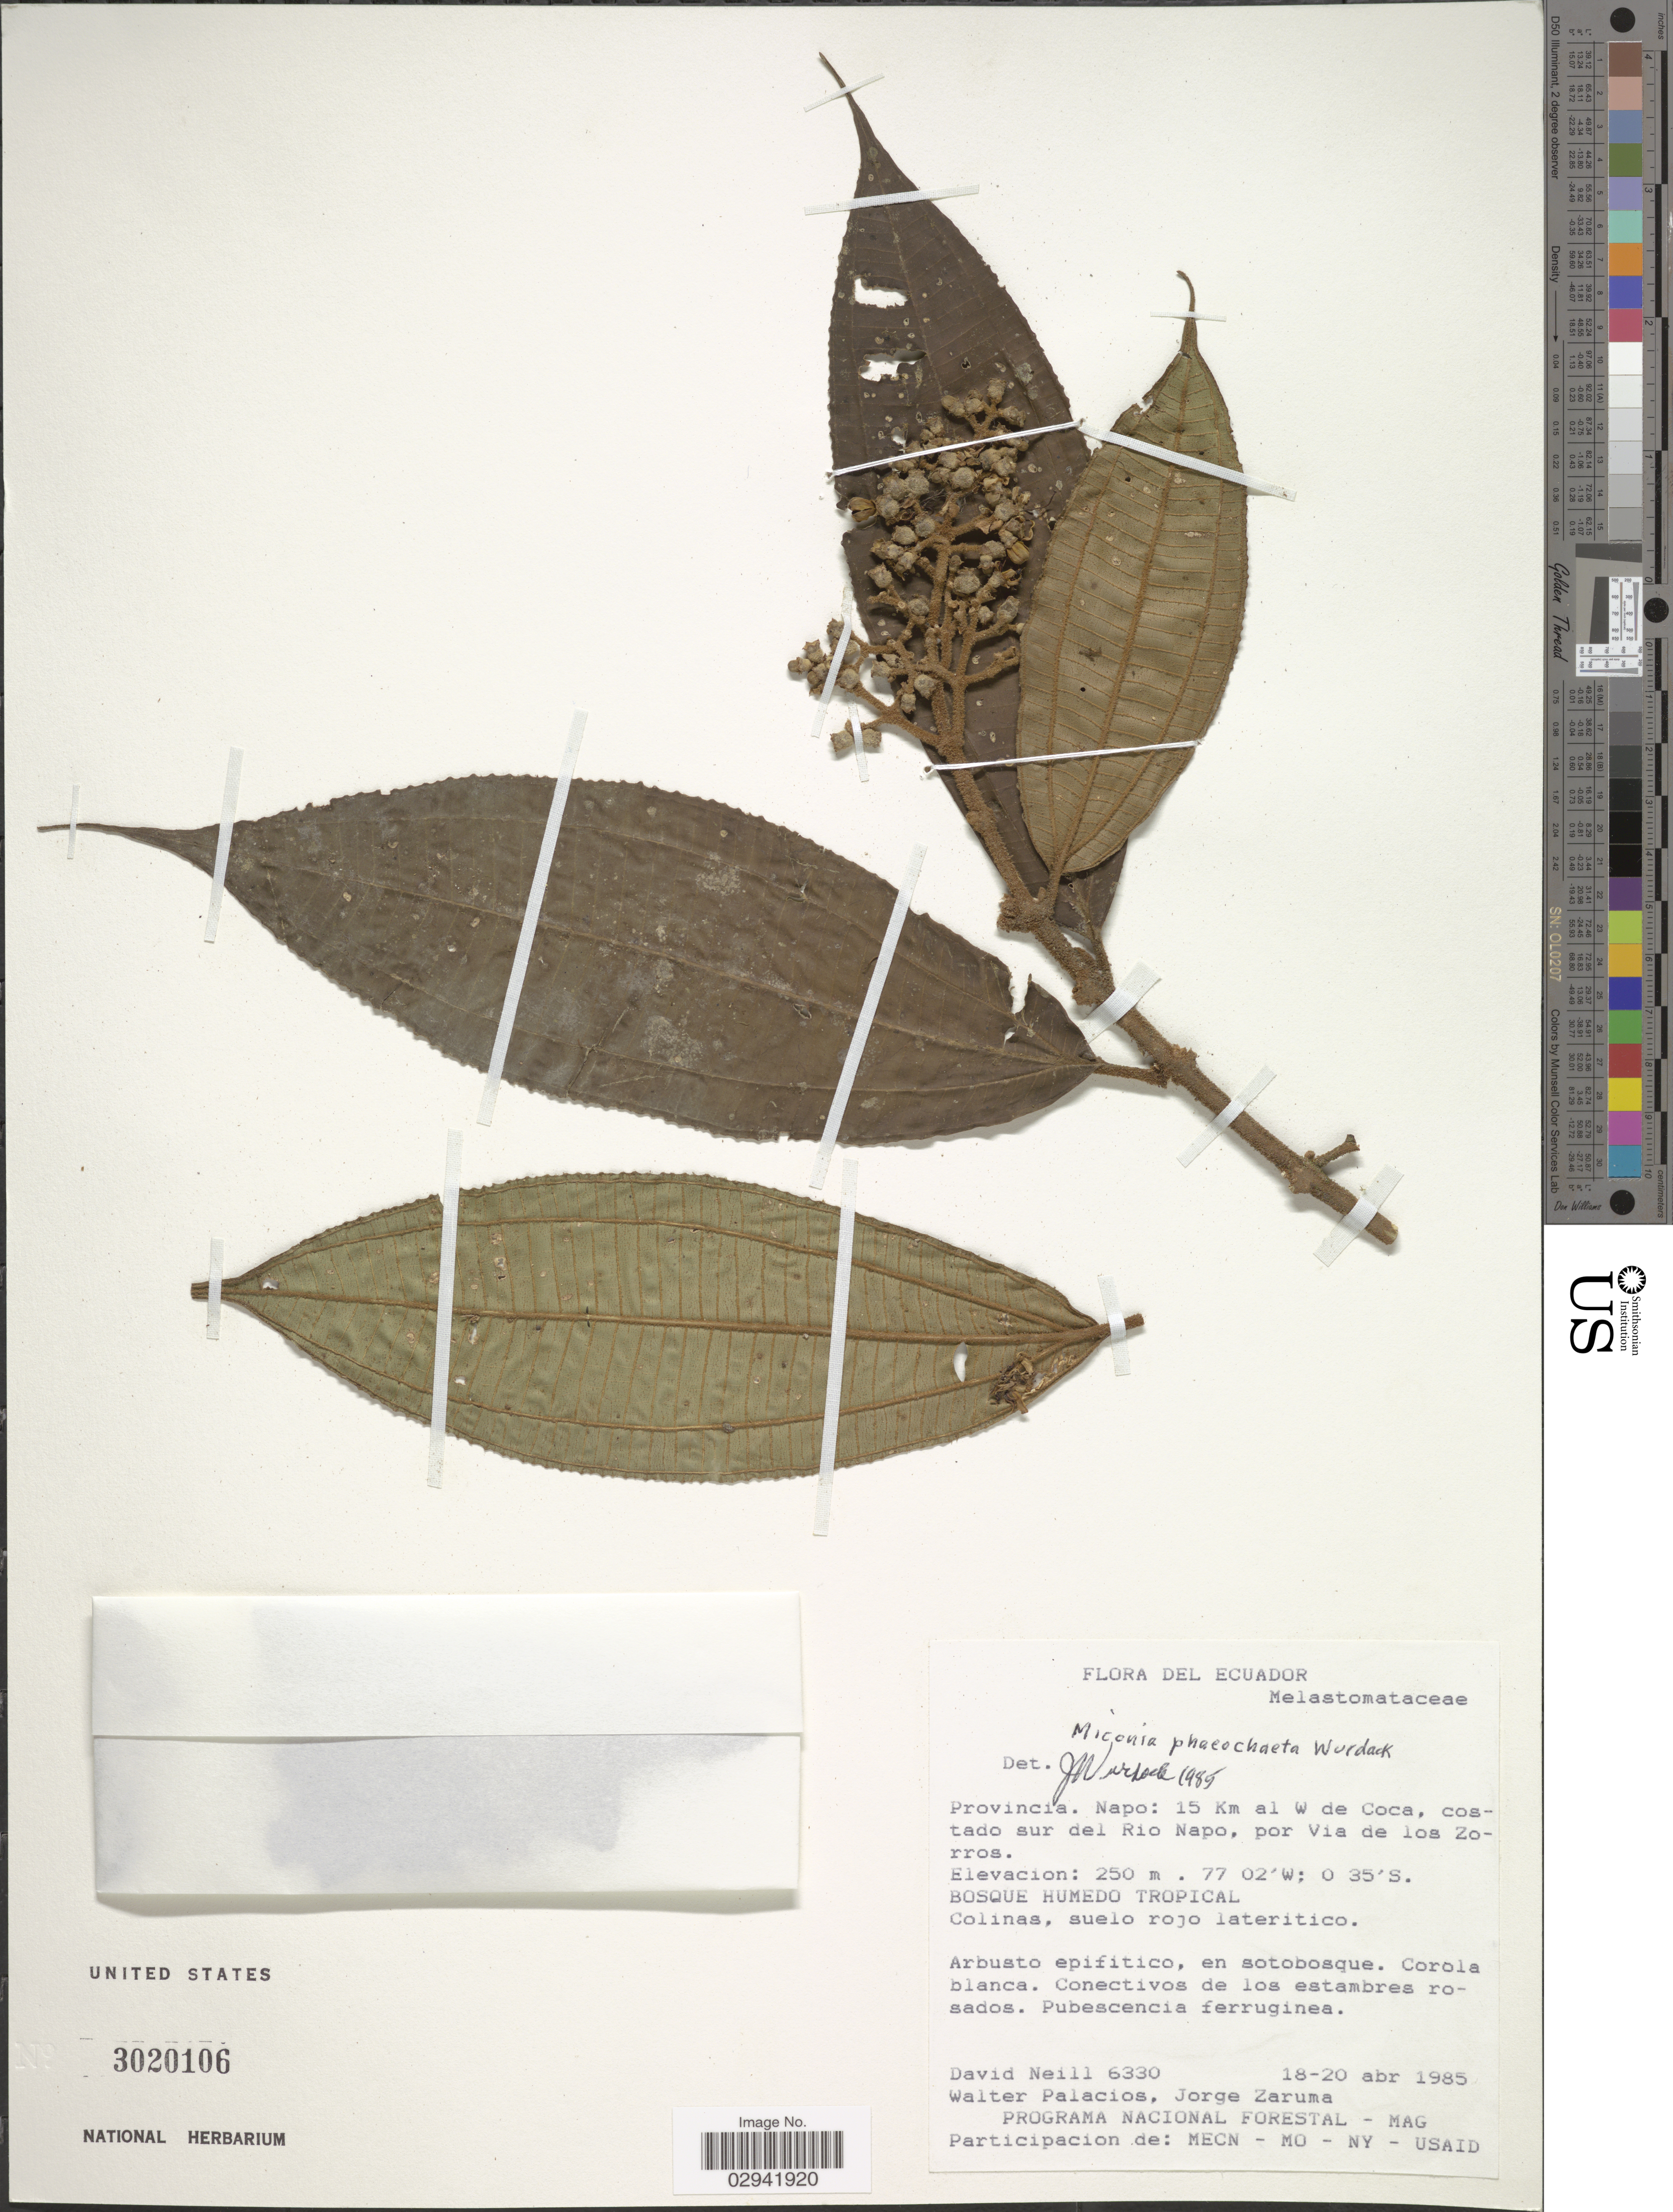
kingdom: Plantae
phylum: Tracheophyta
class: Magnoliopsida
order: Myrtales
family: Melastomataceae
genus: Miconia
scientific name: Miconia phaeochaeta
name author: Wurdack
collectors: D. Neill, W. Palacios & J. Zaruma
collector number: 6330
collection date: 1985-04-18/1985-04-20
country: Ecuador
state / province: Napo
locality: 15 Km al W de Coca, costado sur del Rio Napo, por Via de los Zorros.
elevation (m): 250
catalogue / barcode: US 3020106